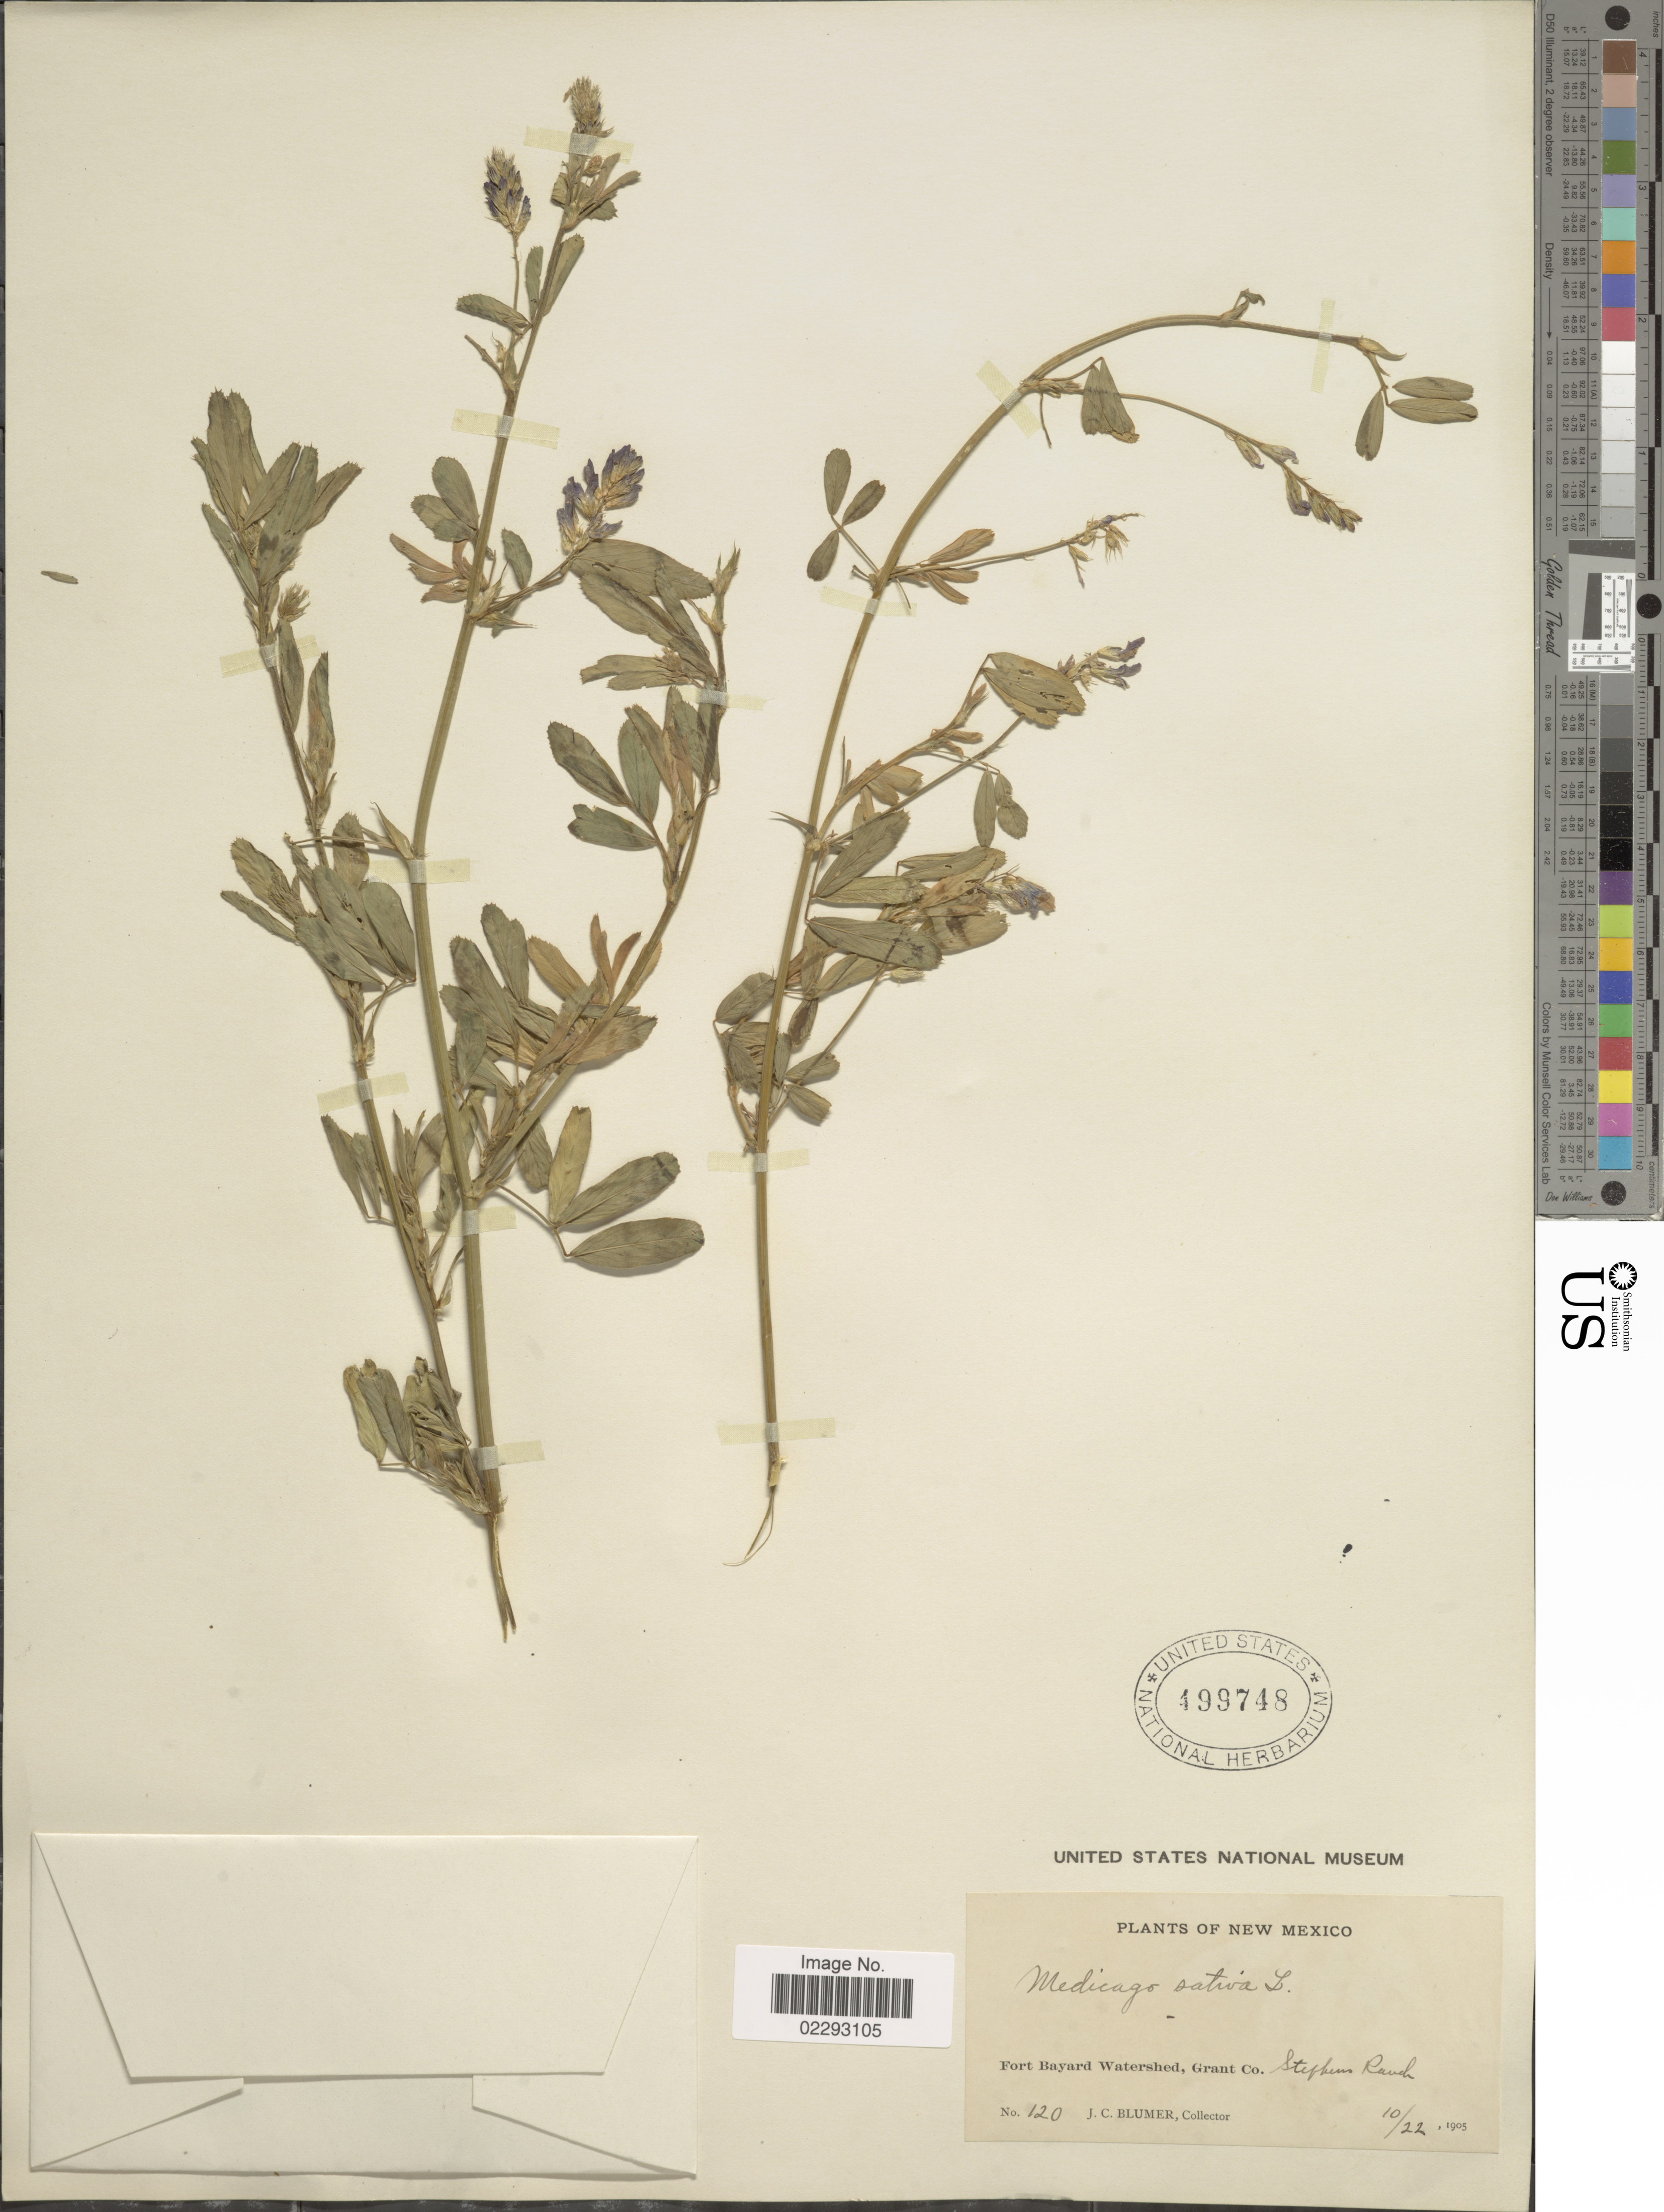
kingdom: Plantae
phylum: Tracheophyta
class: Magnoliopsida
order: Fabales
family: Fabaceae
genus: Medicago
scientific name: Medicago sativa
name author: L.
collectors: J. C. Blumer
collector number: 120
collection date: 1905-10-22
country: United States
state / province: New Mexico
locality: New Mexico, Fort Bayard Watershed, Grant Co. Stephen Ranch.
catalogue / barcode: US 499748